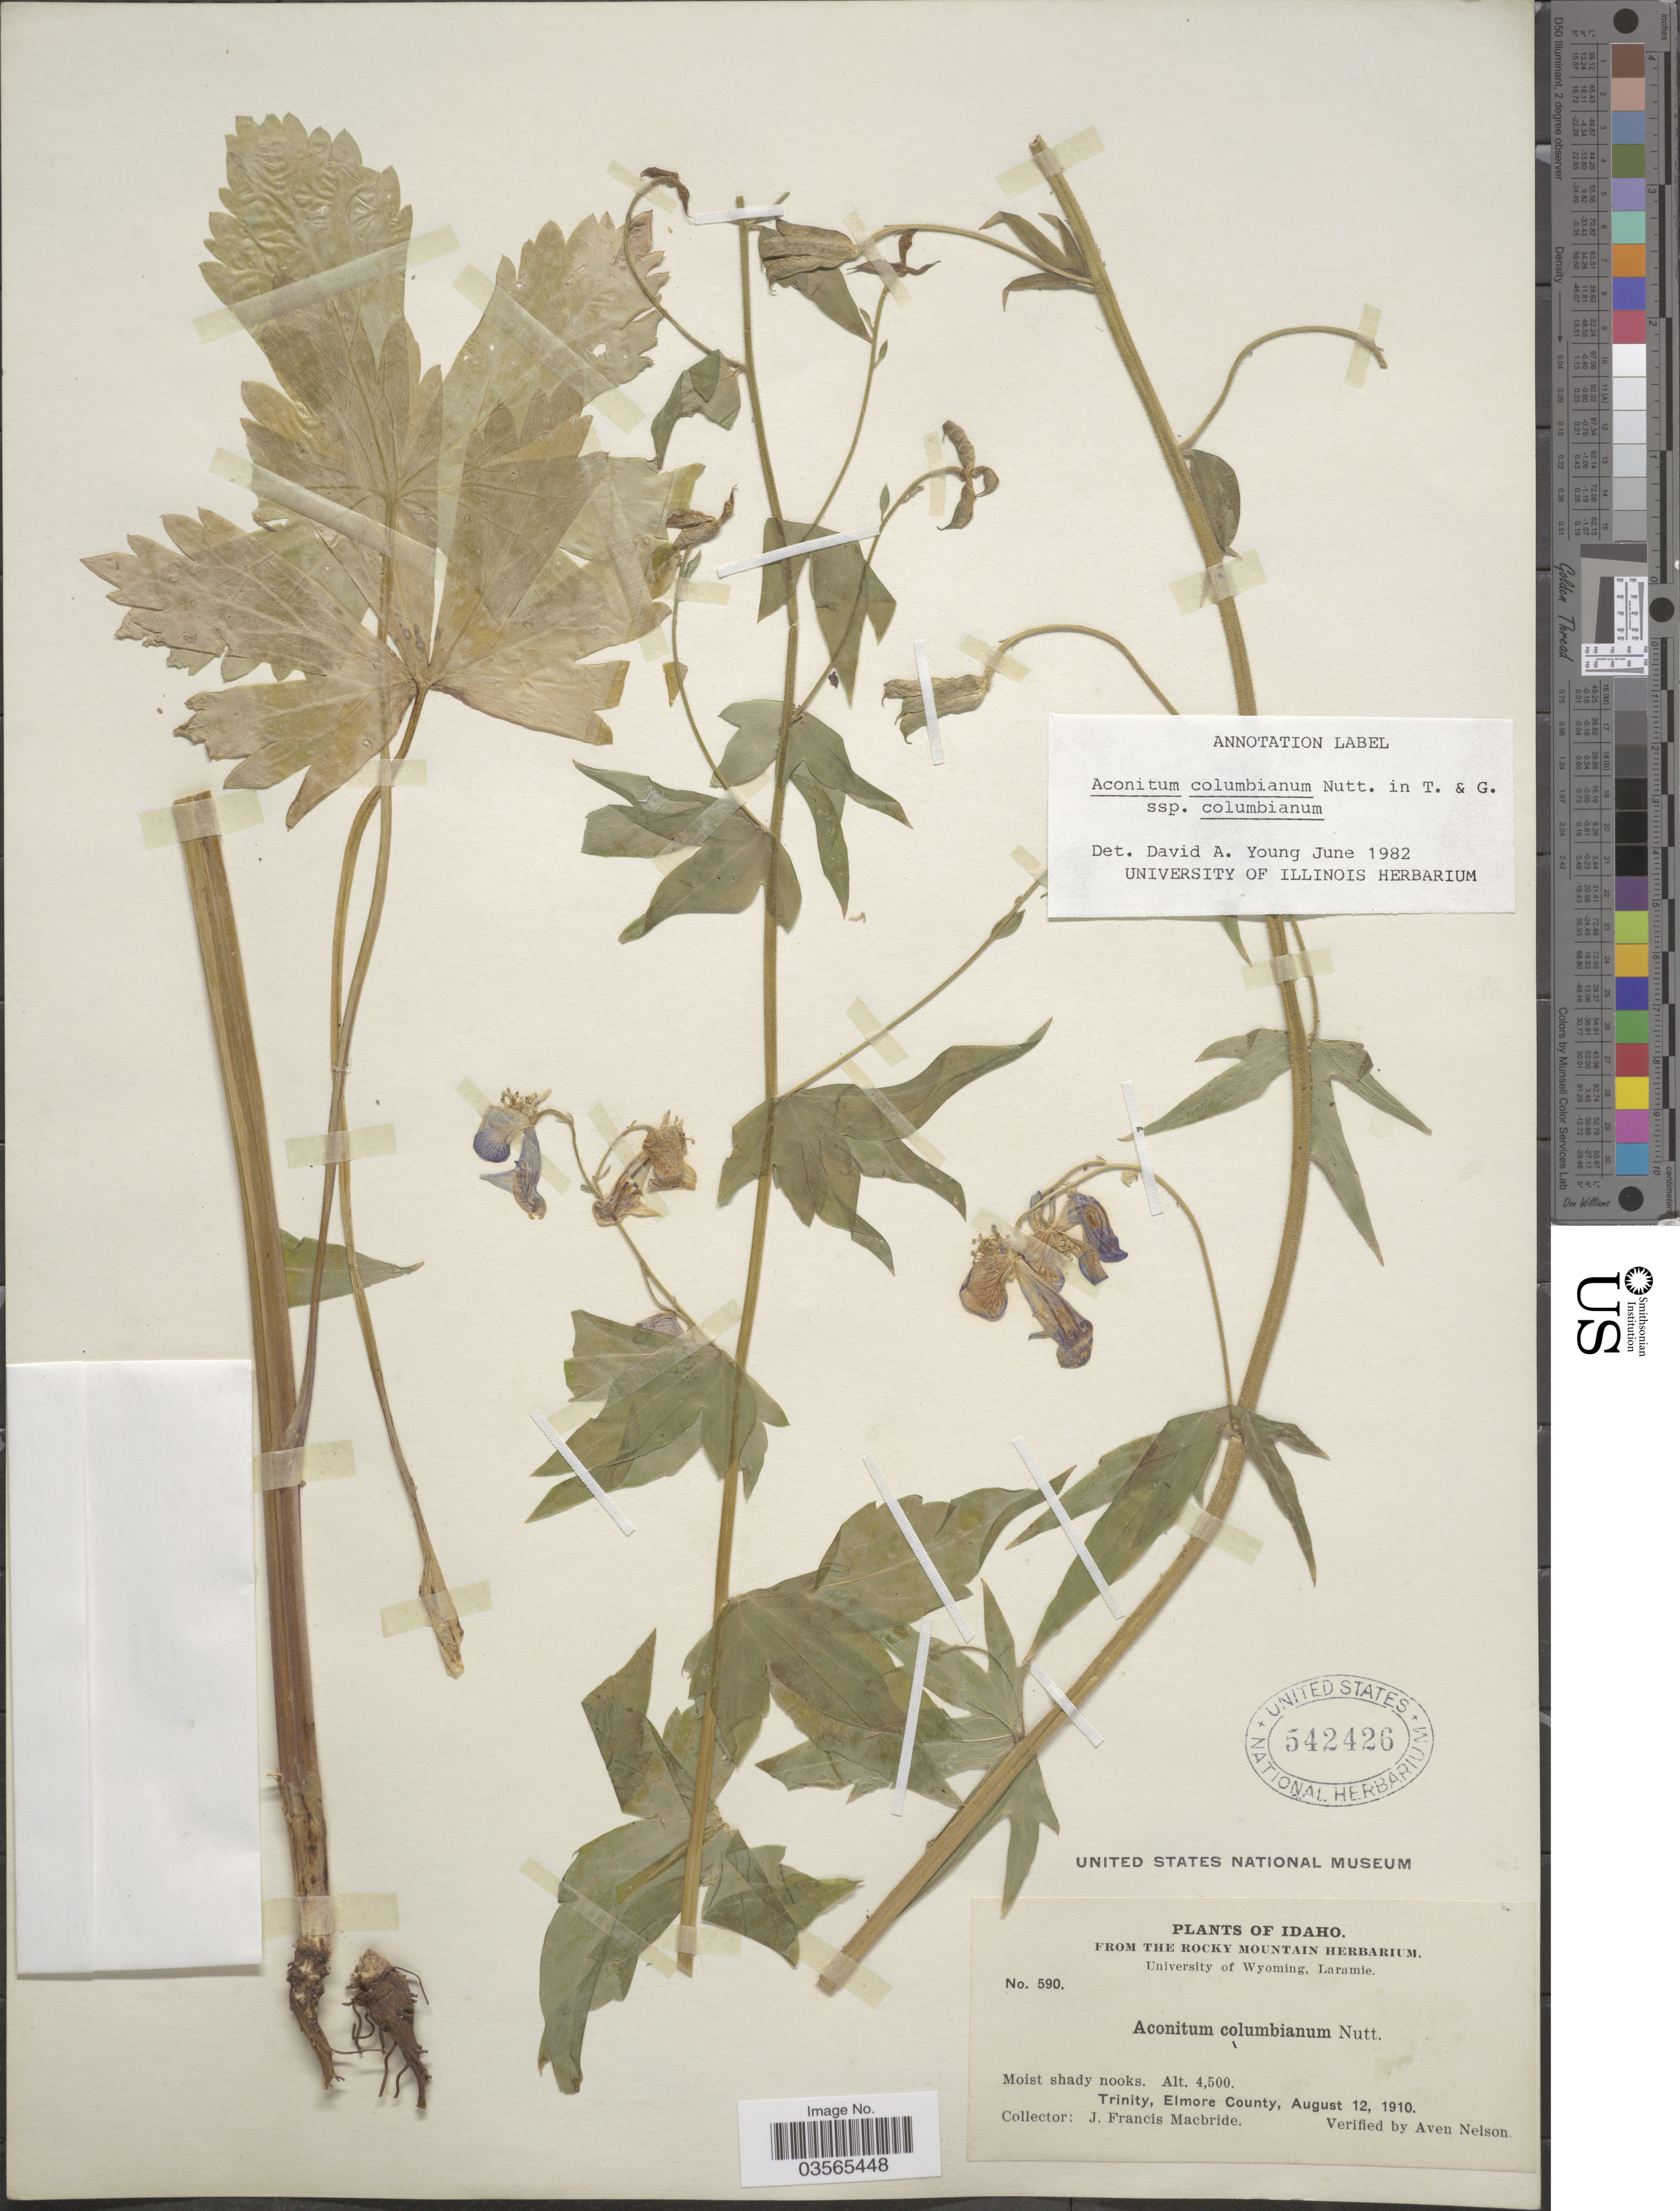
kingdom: Plantae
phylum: Tracheophyta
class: Magnoliopsida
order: Ranunculales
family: Ranunculaceae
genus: Aconitum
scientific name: Aconitum columbianum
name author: Nutt.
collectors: J. F. Macbride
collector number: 590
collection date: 1910-08-12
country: United States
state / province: Idaho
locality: Trinity, Elmore County.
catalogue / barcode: US 542426